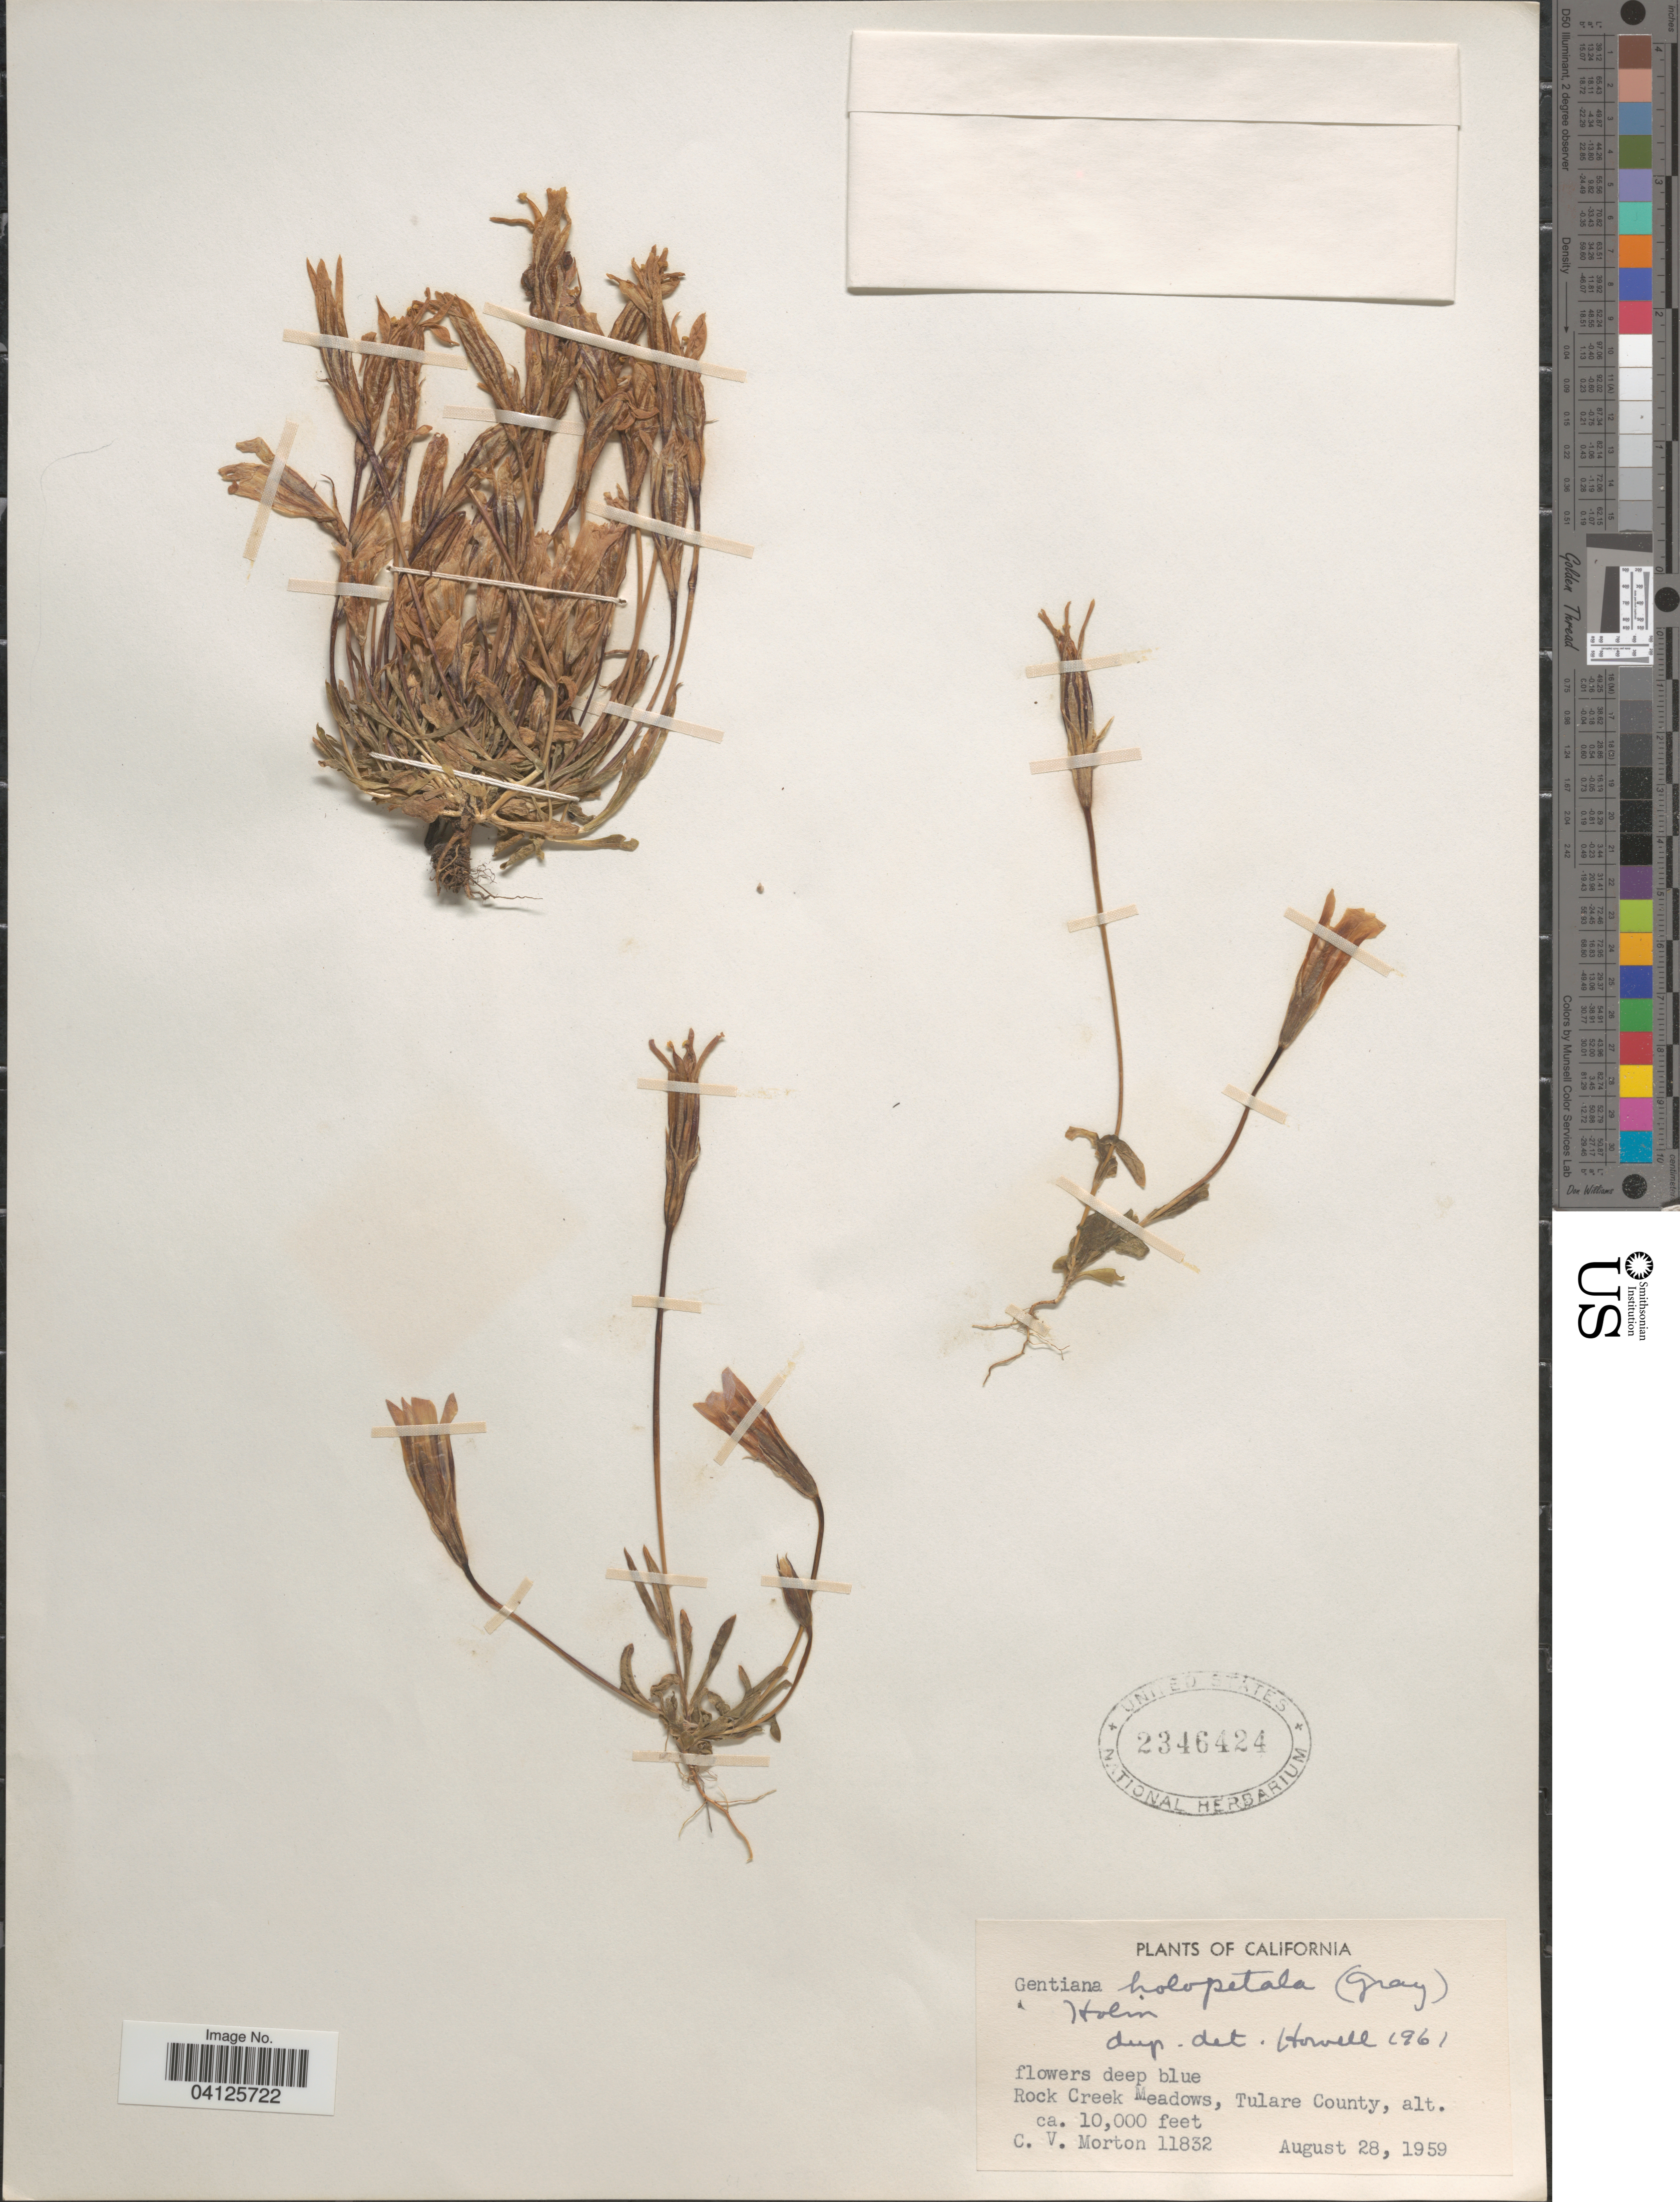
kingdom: Plantae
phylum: Tracheophyta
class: Magnoliopsida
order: Gentianales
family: Gentianaceae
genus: Gentiana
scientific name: Gentiana holopetala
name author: (A. Gray) Holm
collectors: C. V. Morton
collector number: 11832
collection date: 1959-08-28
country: United States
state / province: California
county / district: Tulare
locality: Rock Creek Meadows, Tulare County.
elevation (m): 3048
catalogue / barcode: US 2346424